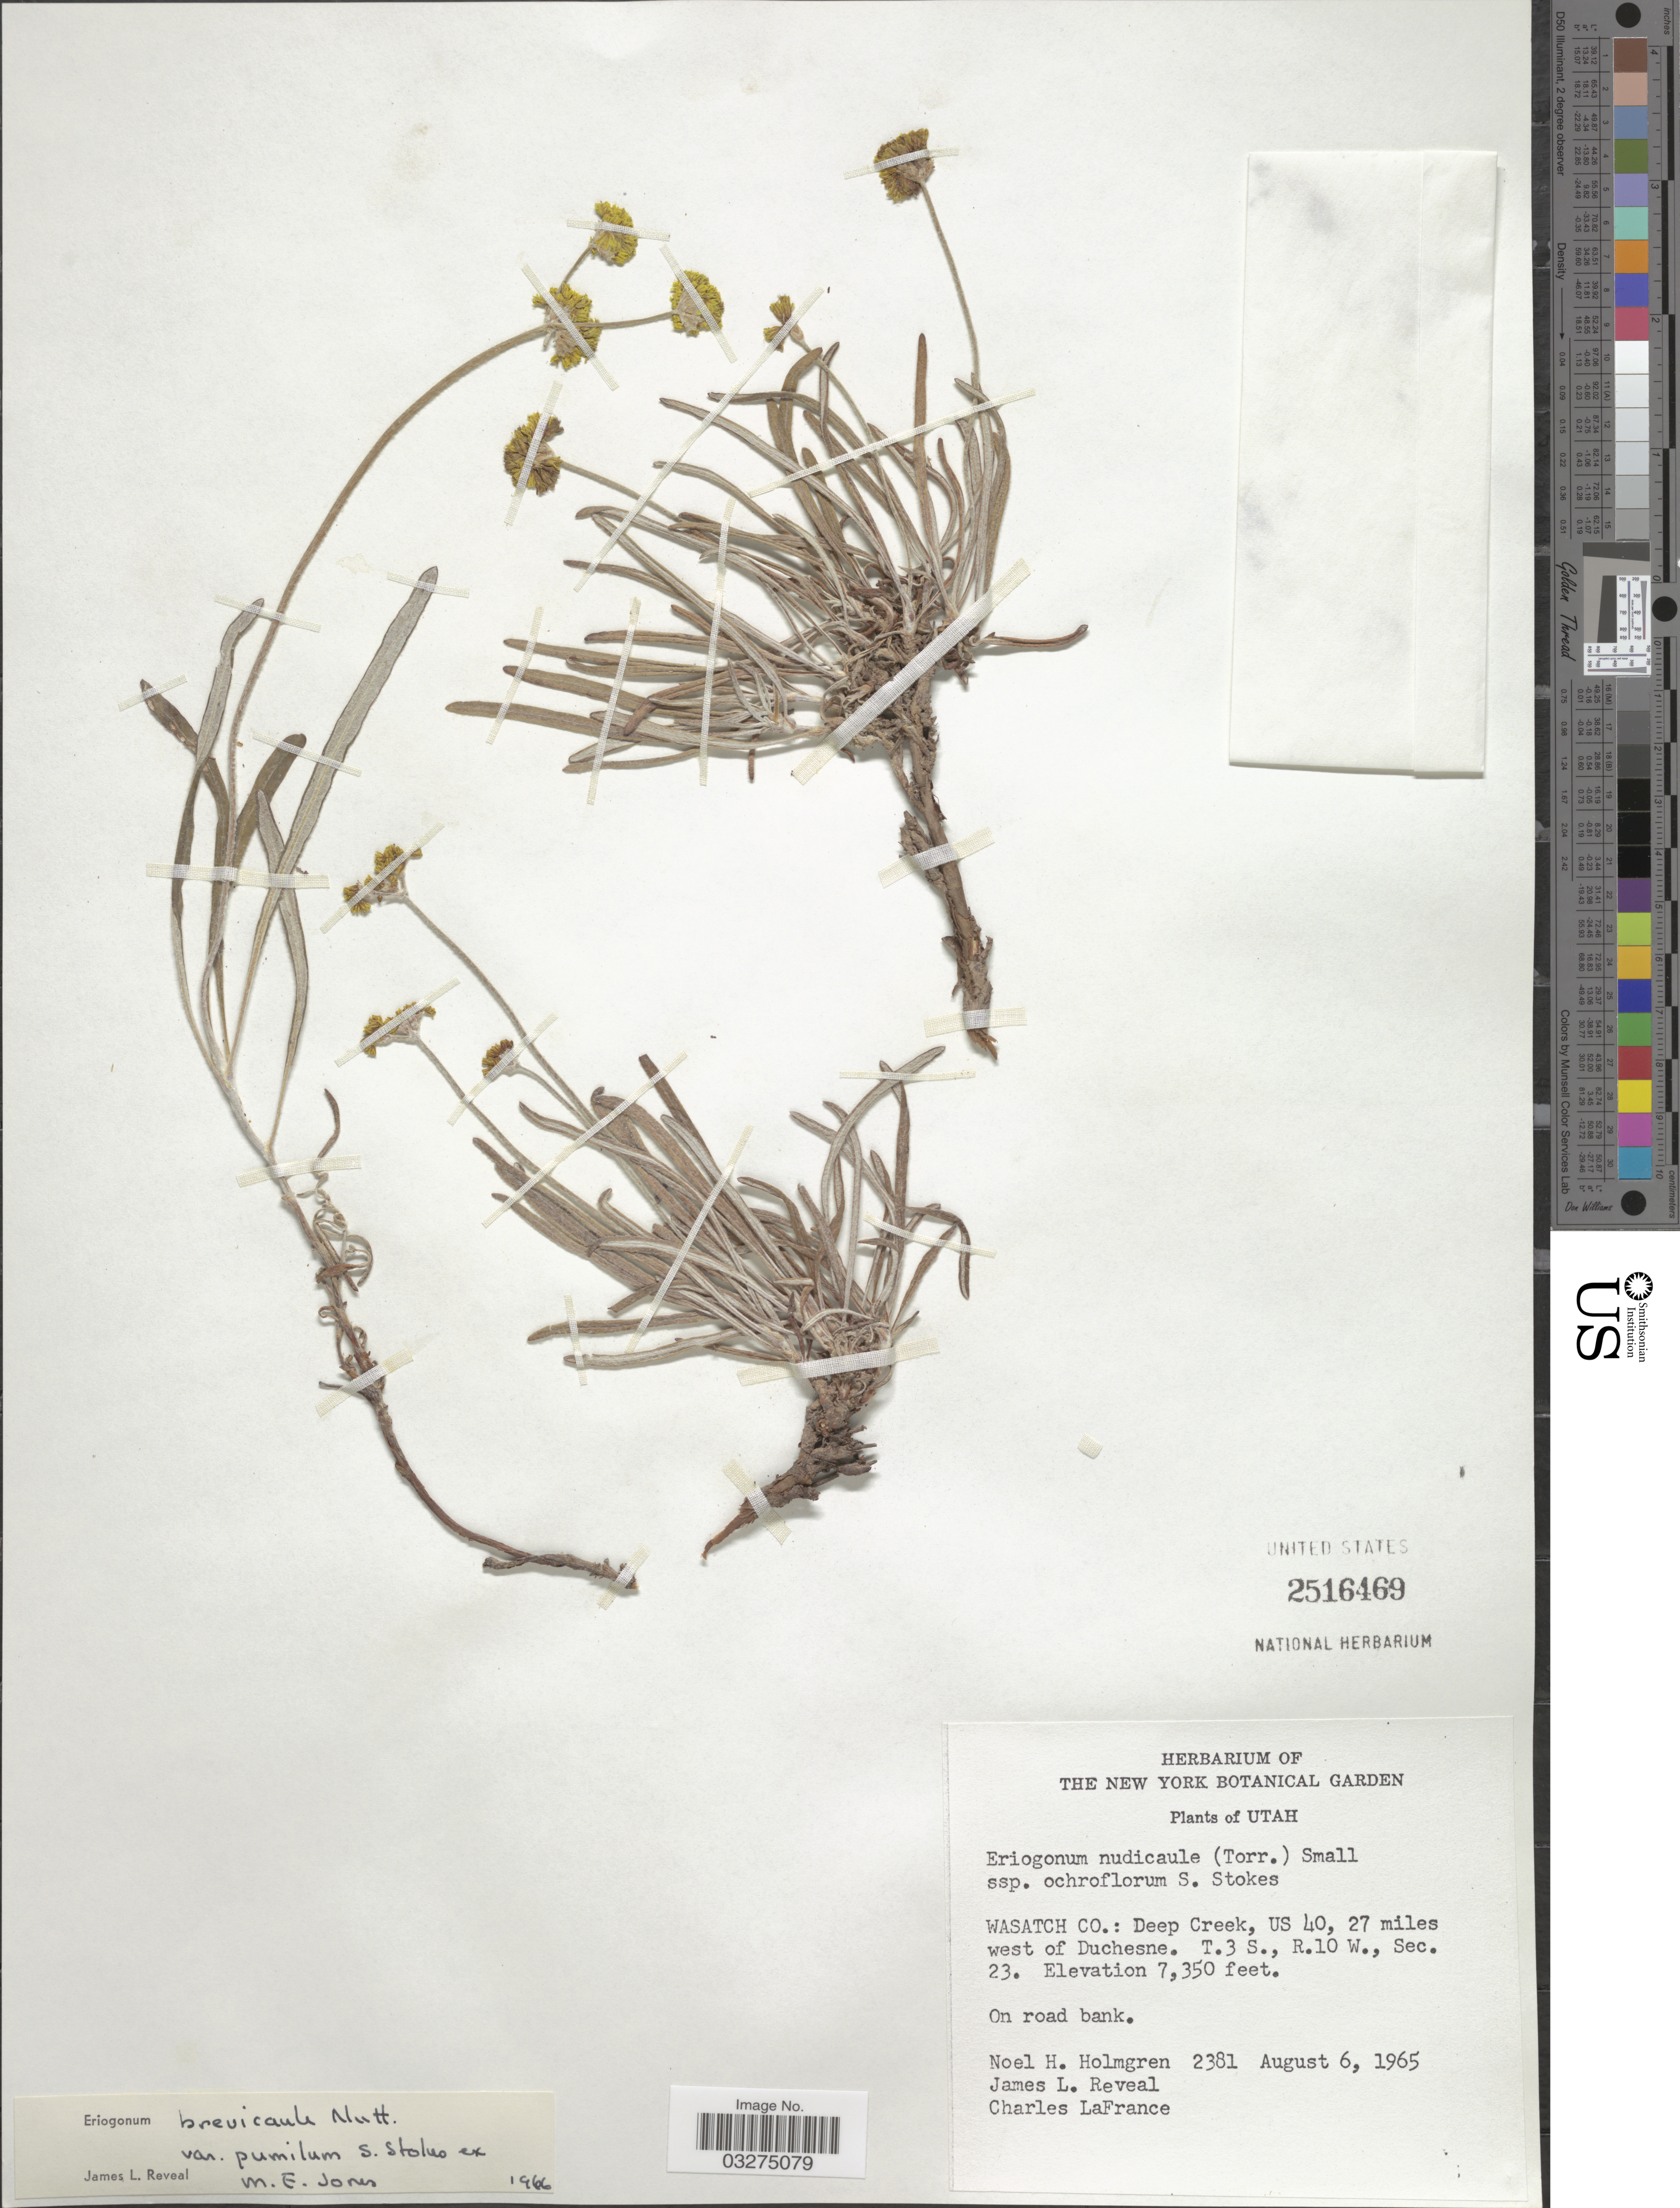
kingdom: Plantae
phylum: Tracheophyta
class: Magnoliopsida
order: Caryophyllales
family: Polygonaceae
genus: Eriogonum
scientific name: Eriogonum brevicaule var. laxifolium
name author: (Torr. & A. Gray) Reveal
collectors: N. H. Holmgren, J. L. Reveal & C. LaFrance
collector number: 2381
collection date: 1965-08-06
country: United States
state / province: Utah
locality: Wasatch Co.: Deep Creek, US 40, 27 miles west of Duchesne. T3S, R10W, Sec.23.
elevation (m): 2240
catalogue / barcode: US 2516469